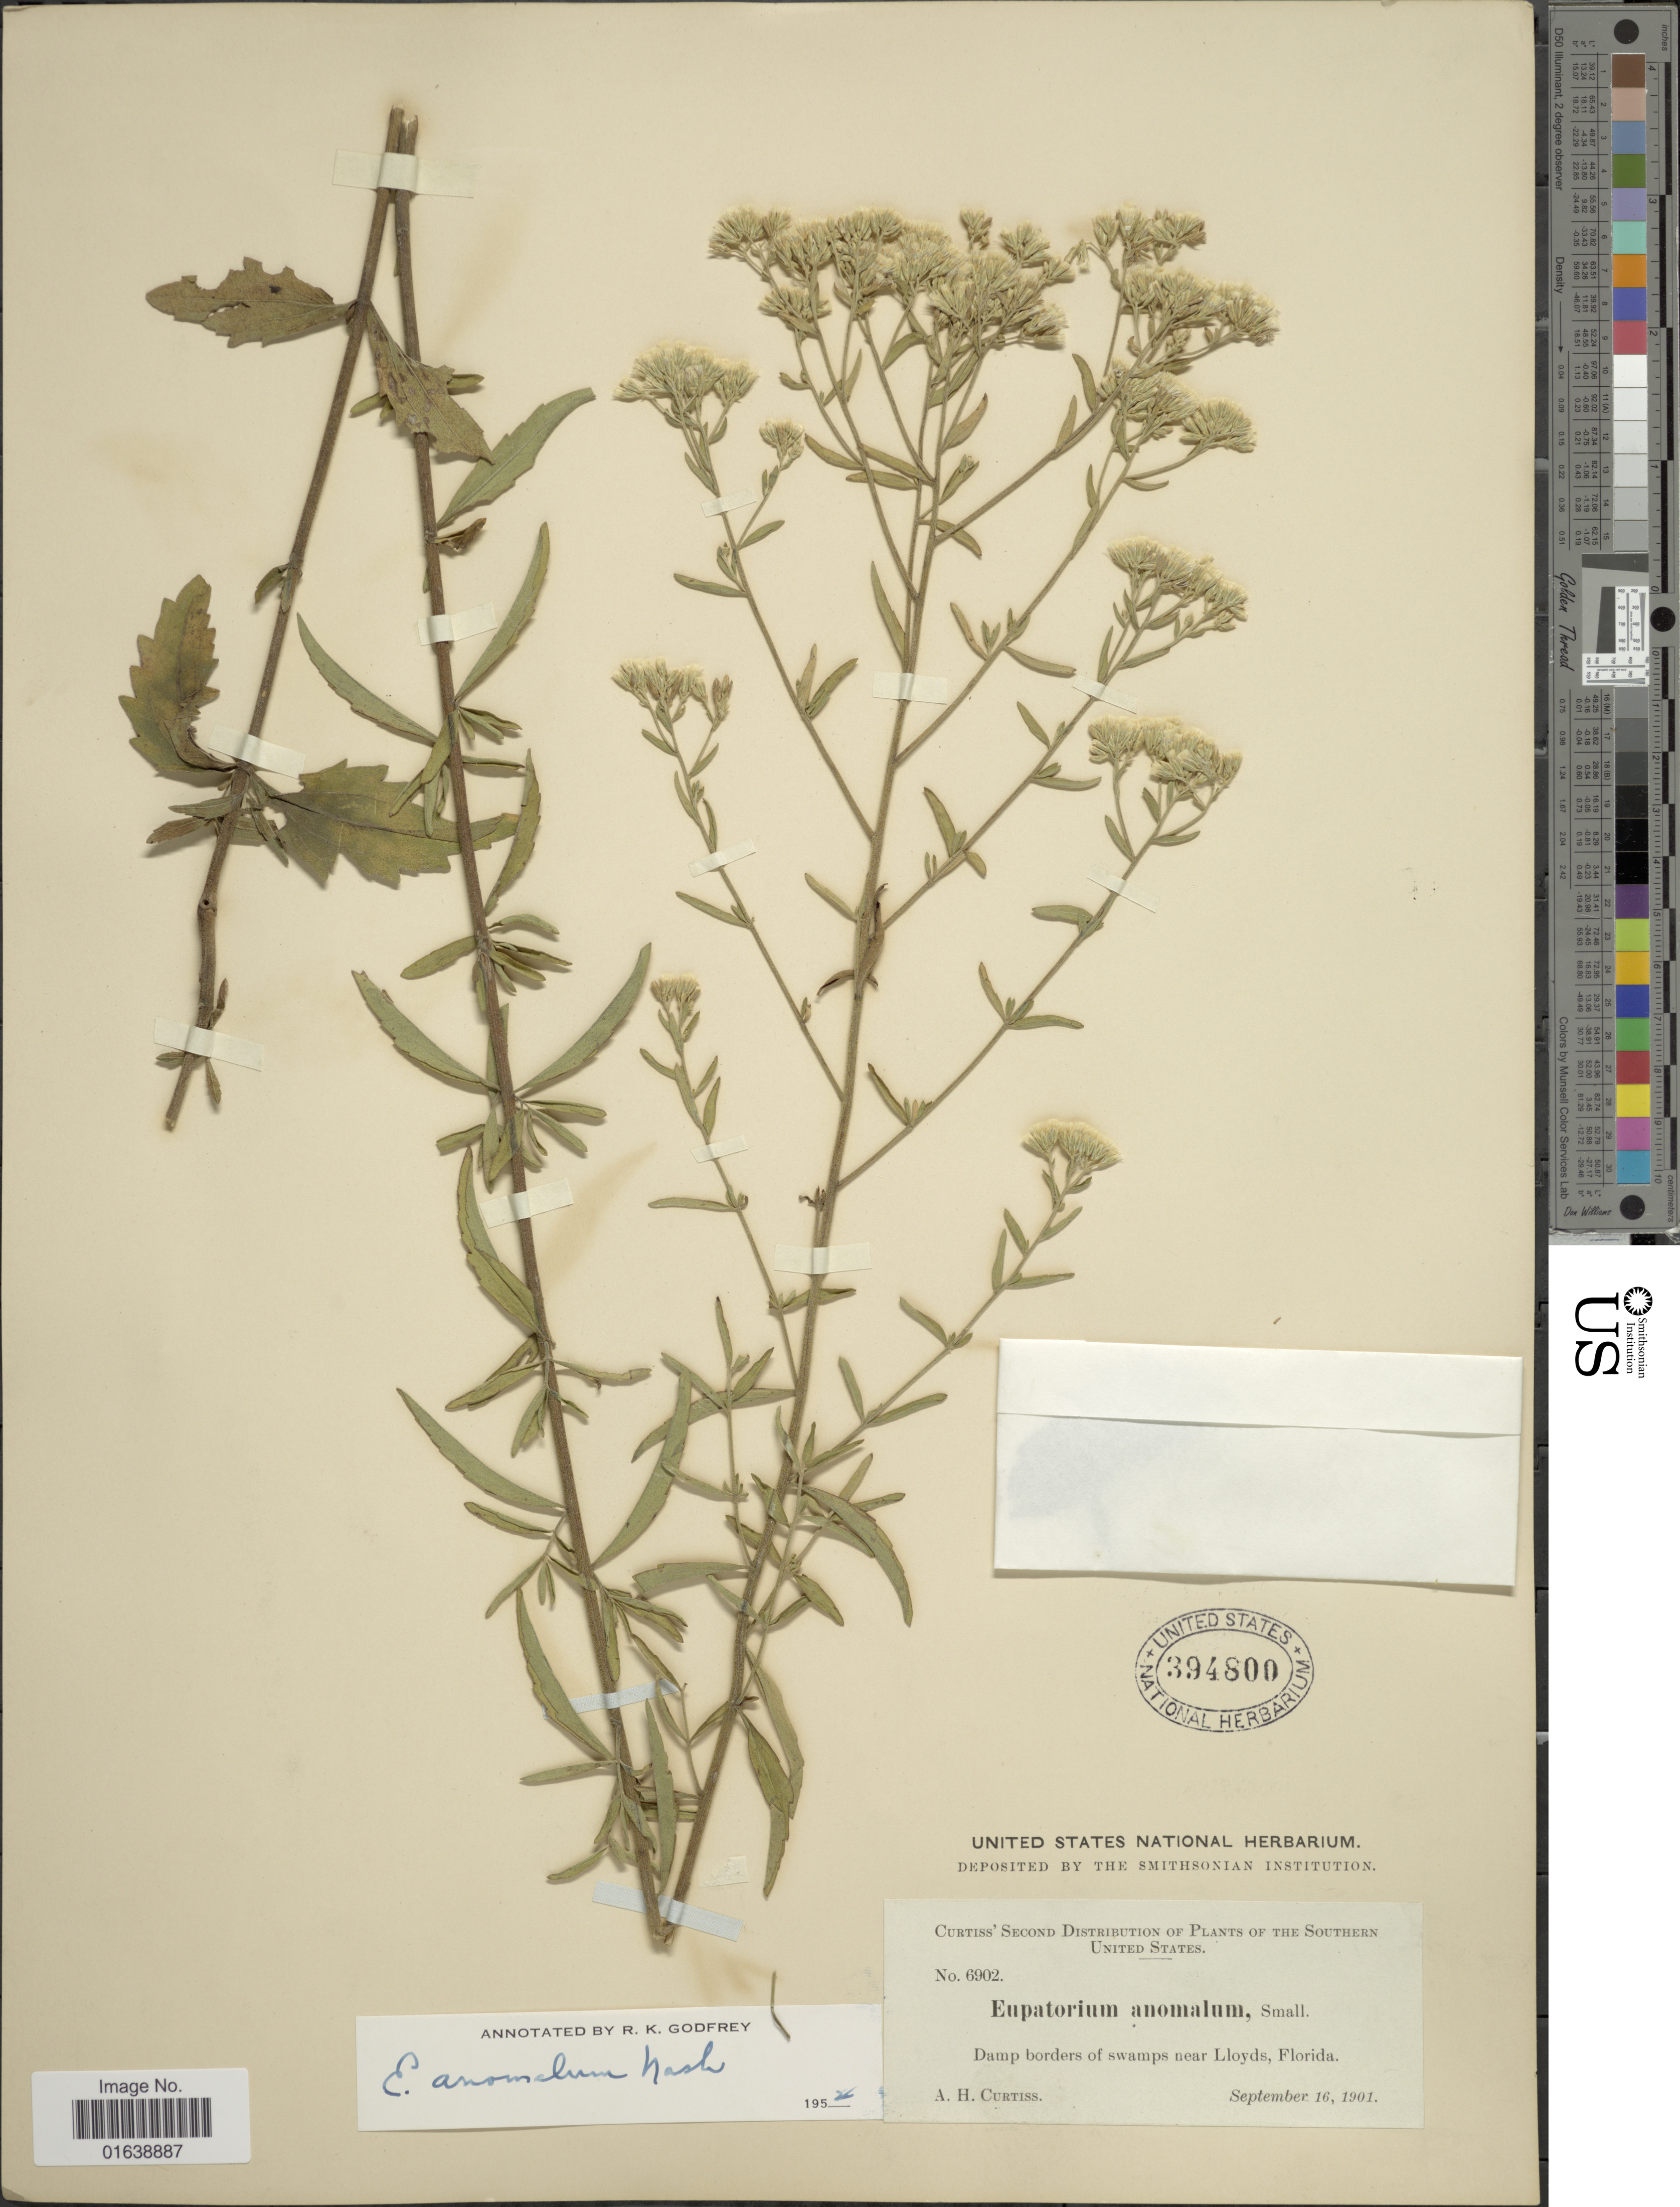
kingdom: Plantae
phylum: Tracheophyta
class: Magnoliopsida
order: Asterales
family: Asteraceae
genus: Eupatorium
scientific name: Eupatorium anomalum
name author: Nash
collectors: A. H. Curtiss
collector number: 6902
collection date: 1901-09-16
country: United States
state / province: Florida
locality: Dam borders of swamps near Lloyds, Florida.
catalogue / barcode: US 394800